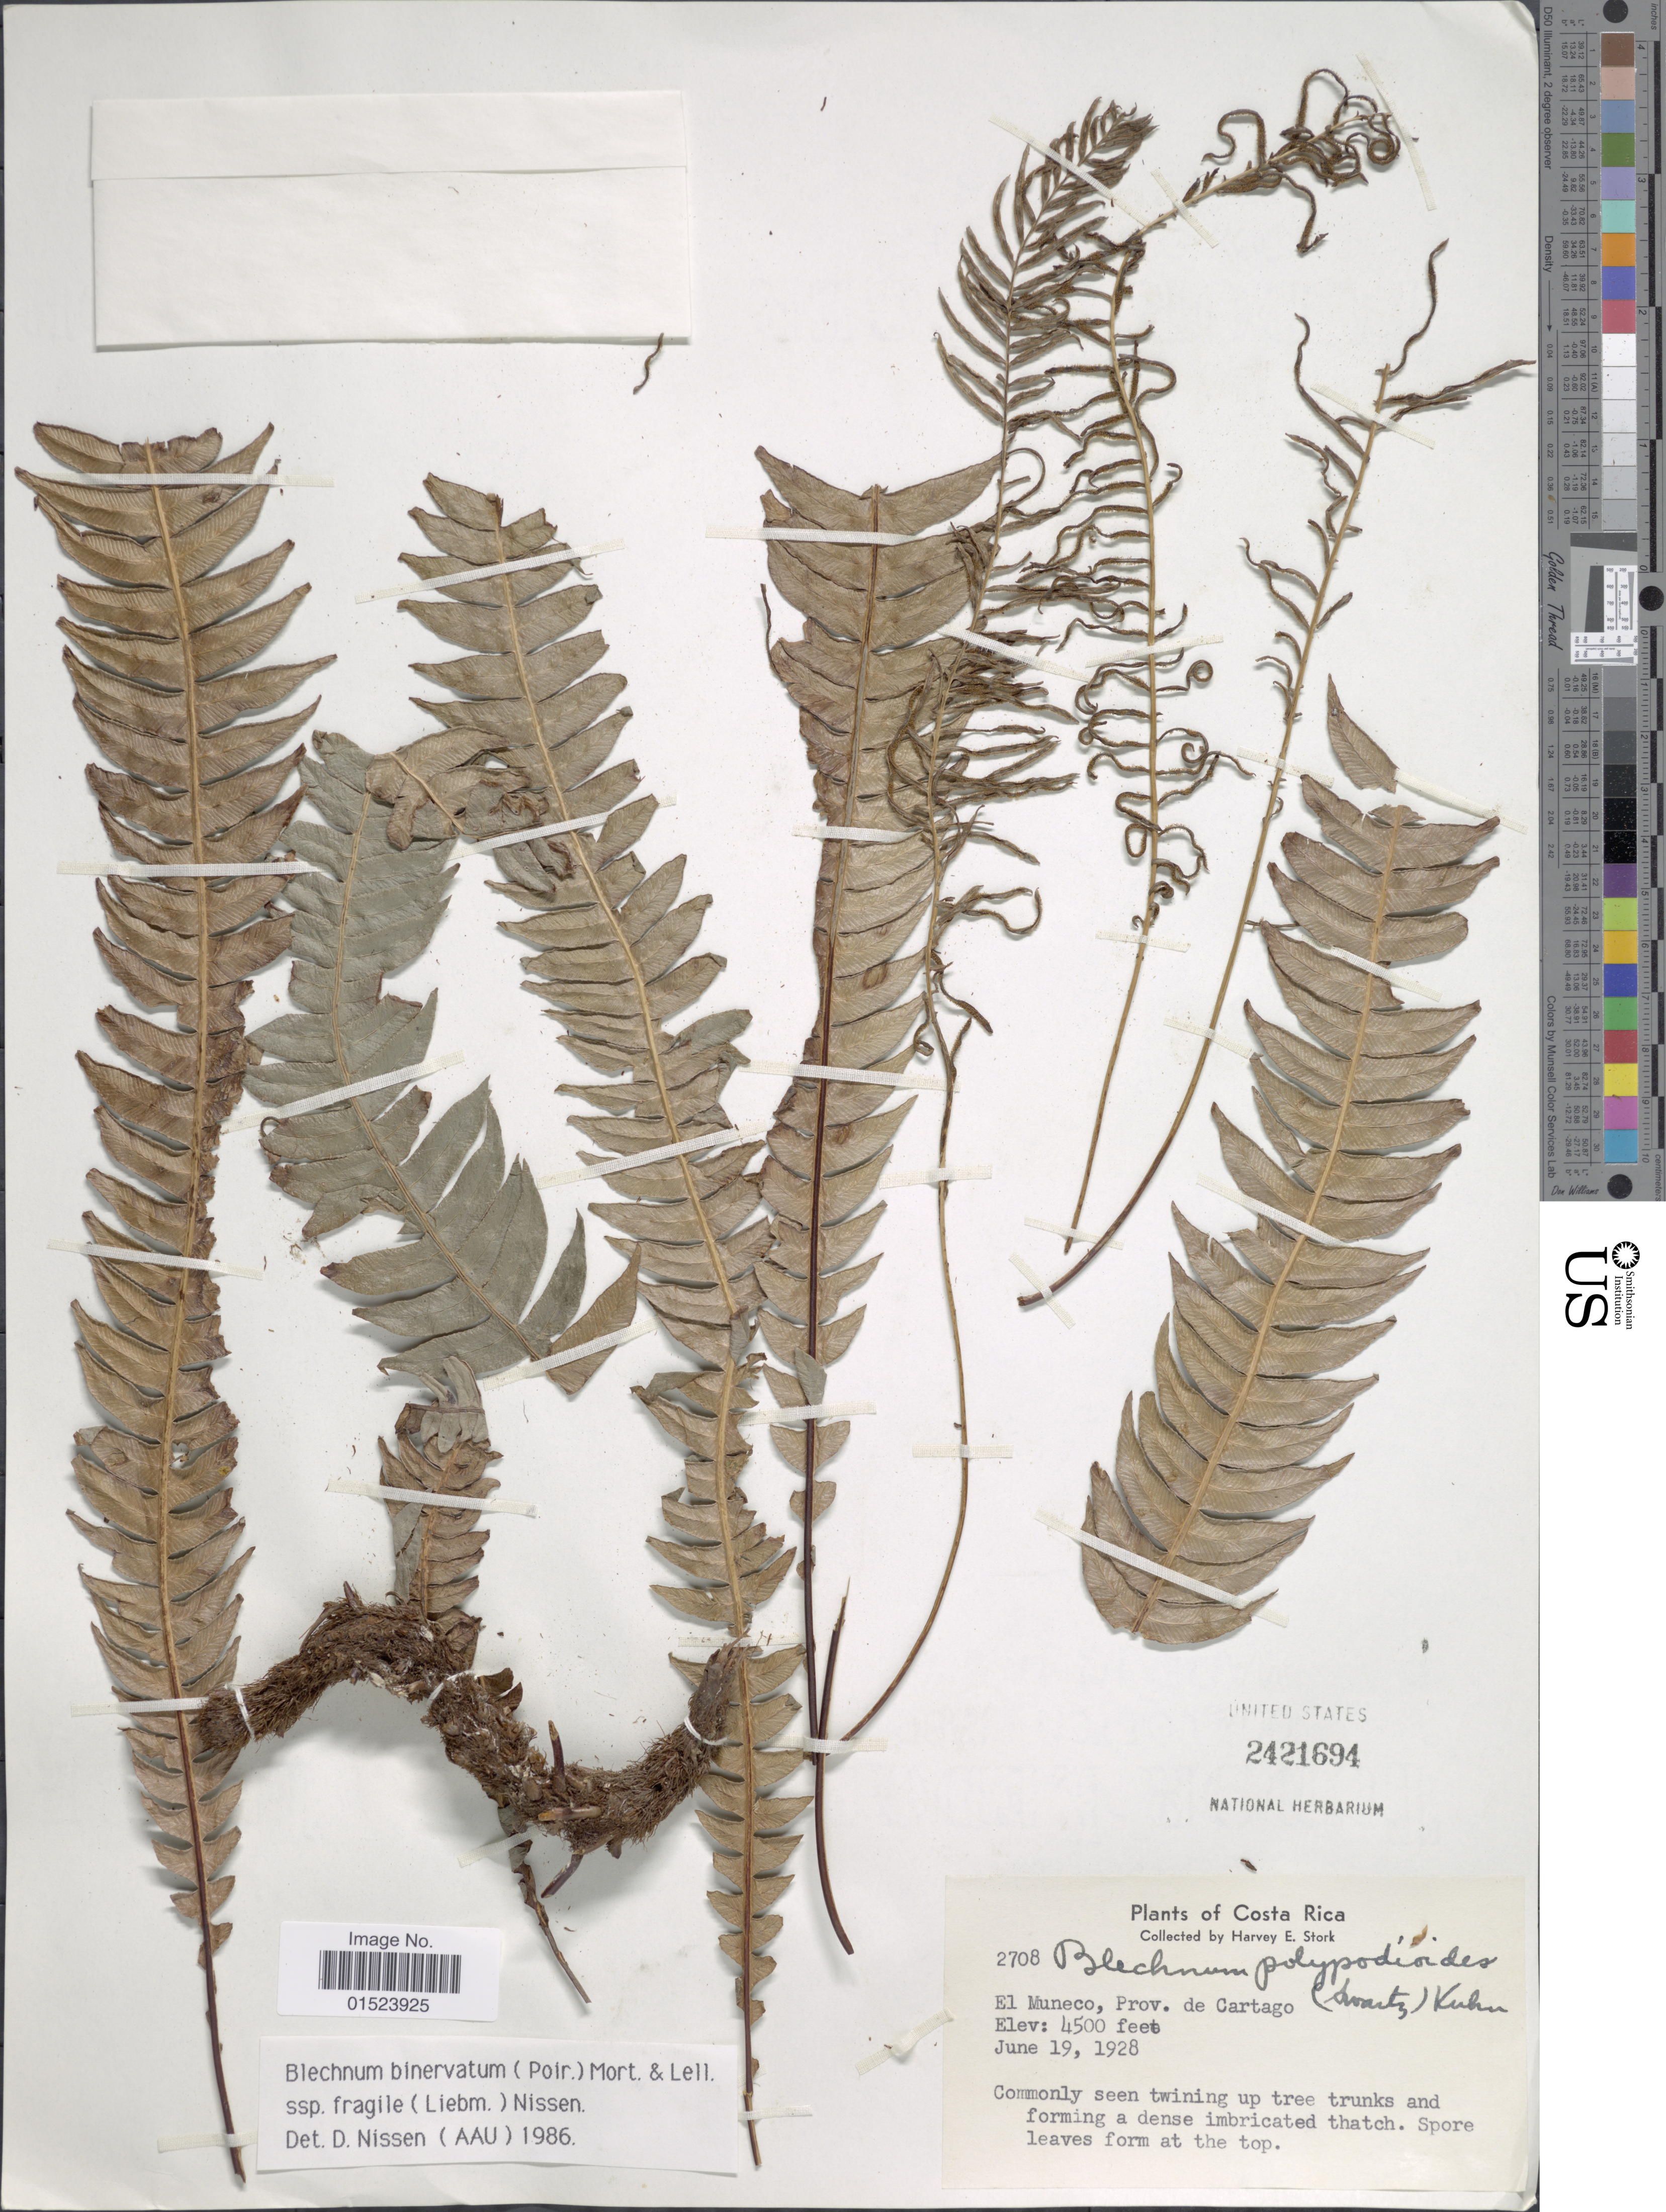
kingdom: Plantae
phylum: Tracheophyta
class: Polypodiopsida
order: Polypodiales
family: Blechnaceae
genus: Blechnum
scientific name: Blechnum fragile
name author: (Liebm.) C.V. Morton & Lellinger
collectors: H. E. Stork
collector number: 2708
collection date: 1928-06-19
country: Costa Rica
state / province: Cartago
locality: El Muneco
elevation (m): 1372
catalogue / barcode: US 2421694